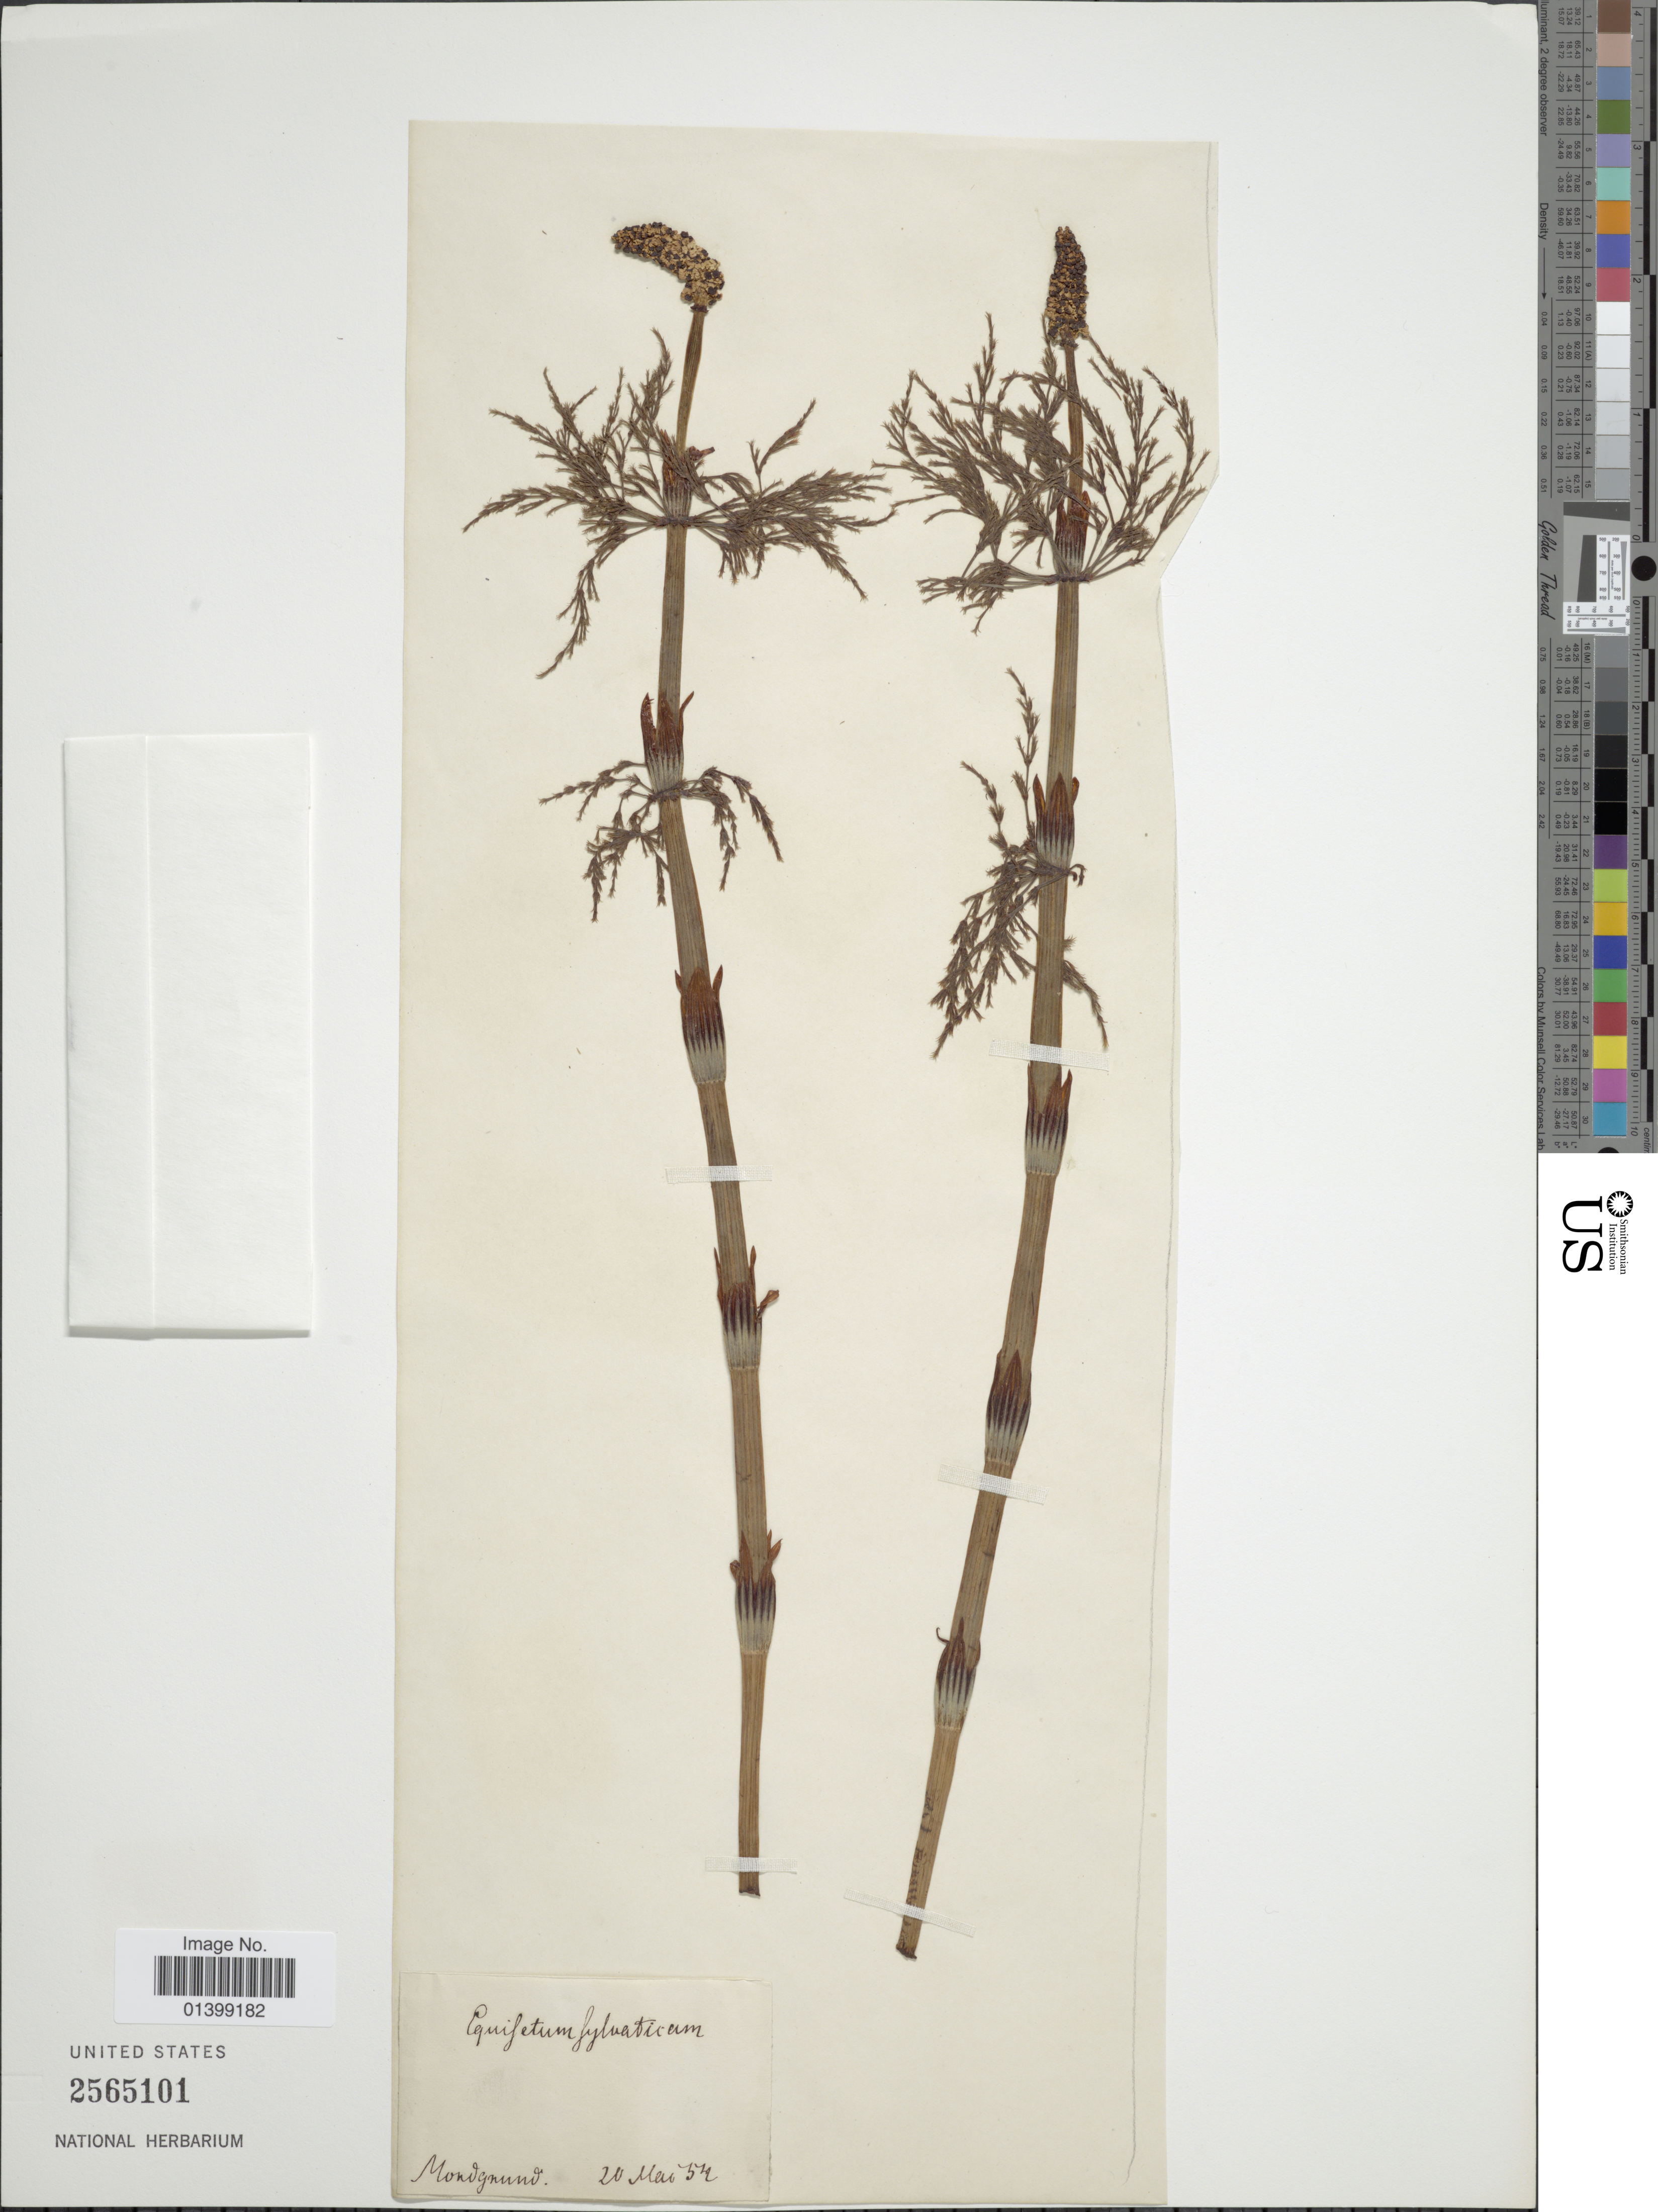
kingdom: Plantae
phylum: Tracheophyta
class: Polypodiopsida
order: Equisetales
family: Equisetaceae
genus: Equisetum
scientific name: Equisetum sylvaticum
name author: L.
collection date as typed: Transcribed d/m/y: 20/5/54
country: Germany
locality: Mondgrund [interpreted]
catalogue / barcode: US 2565101